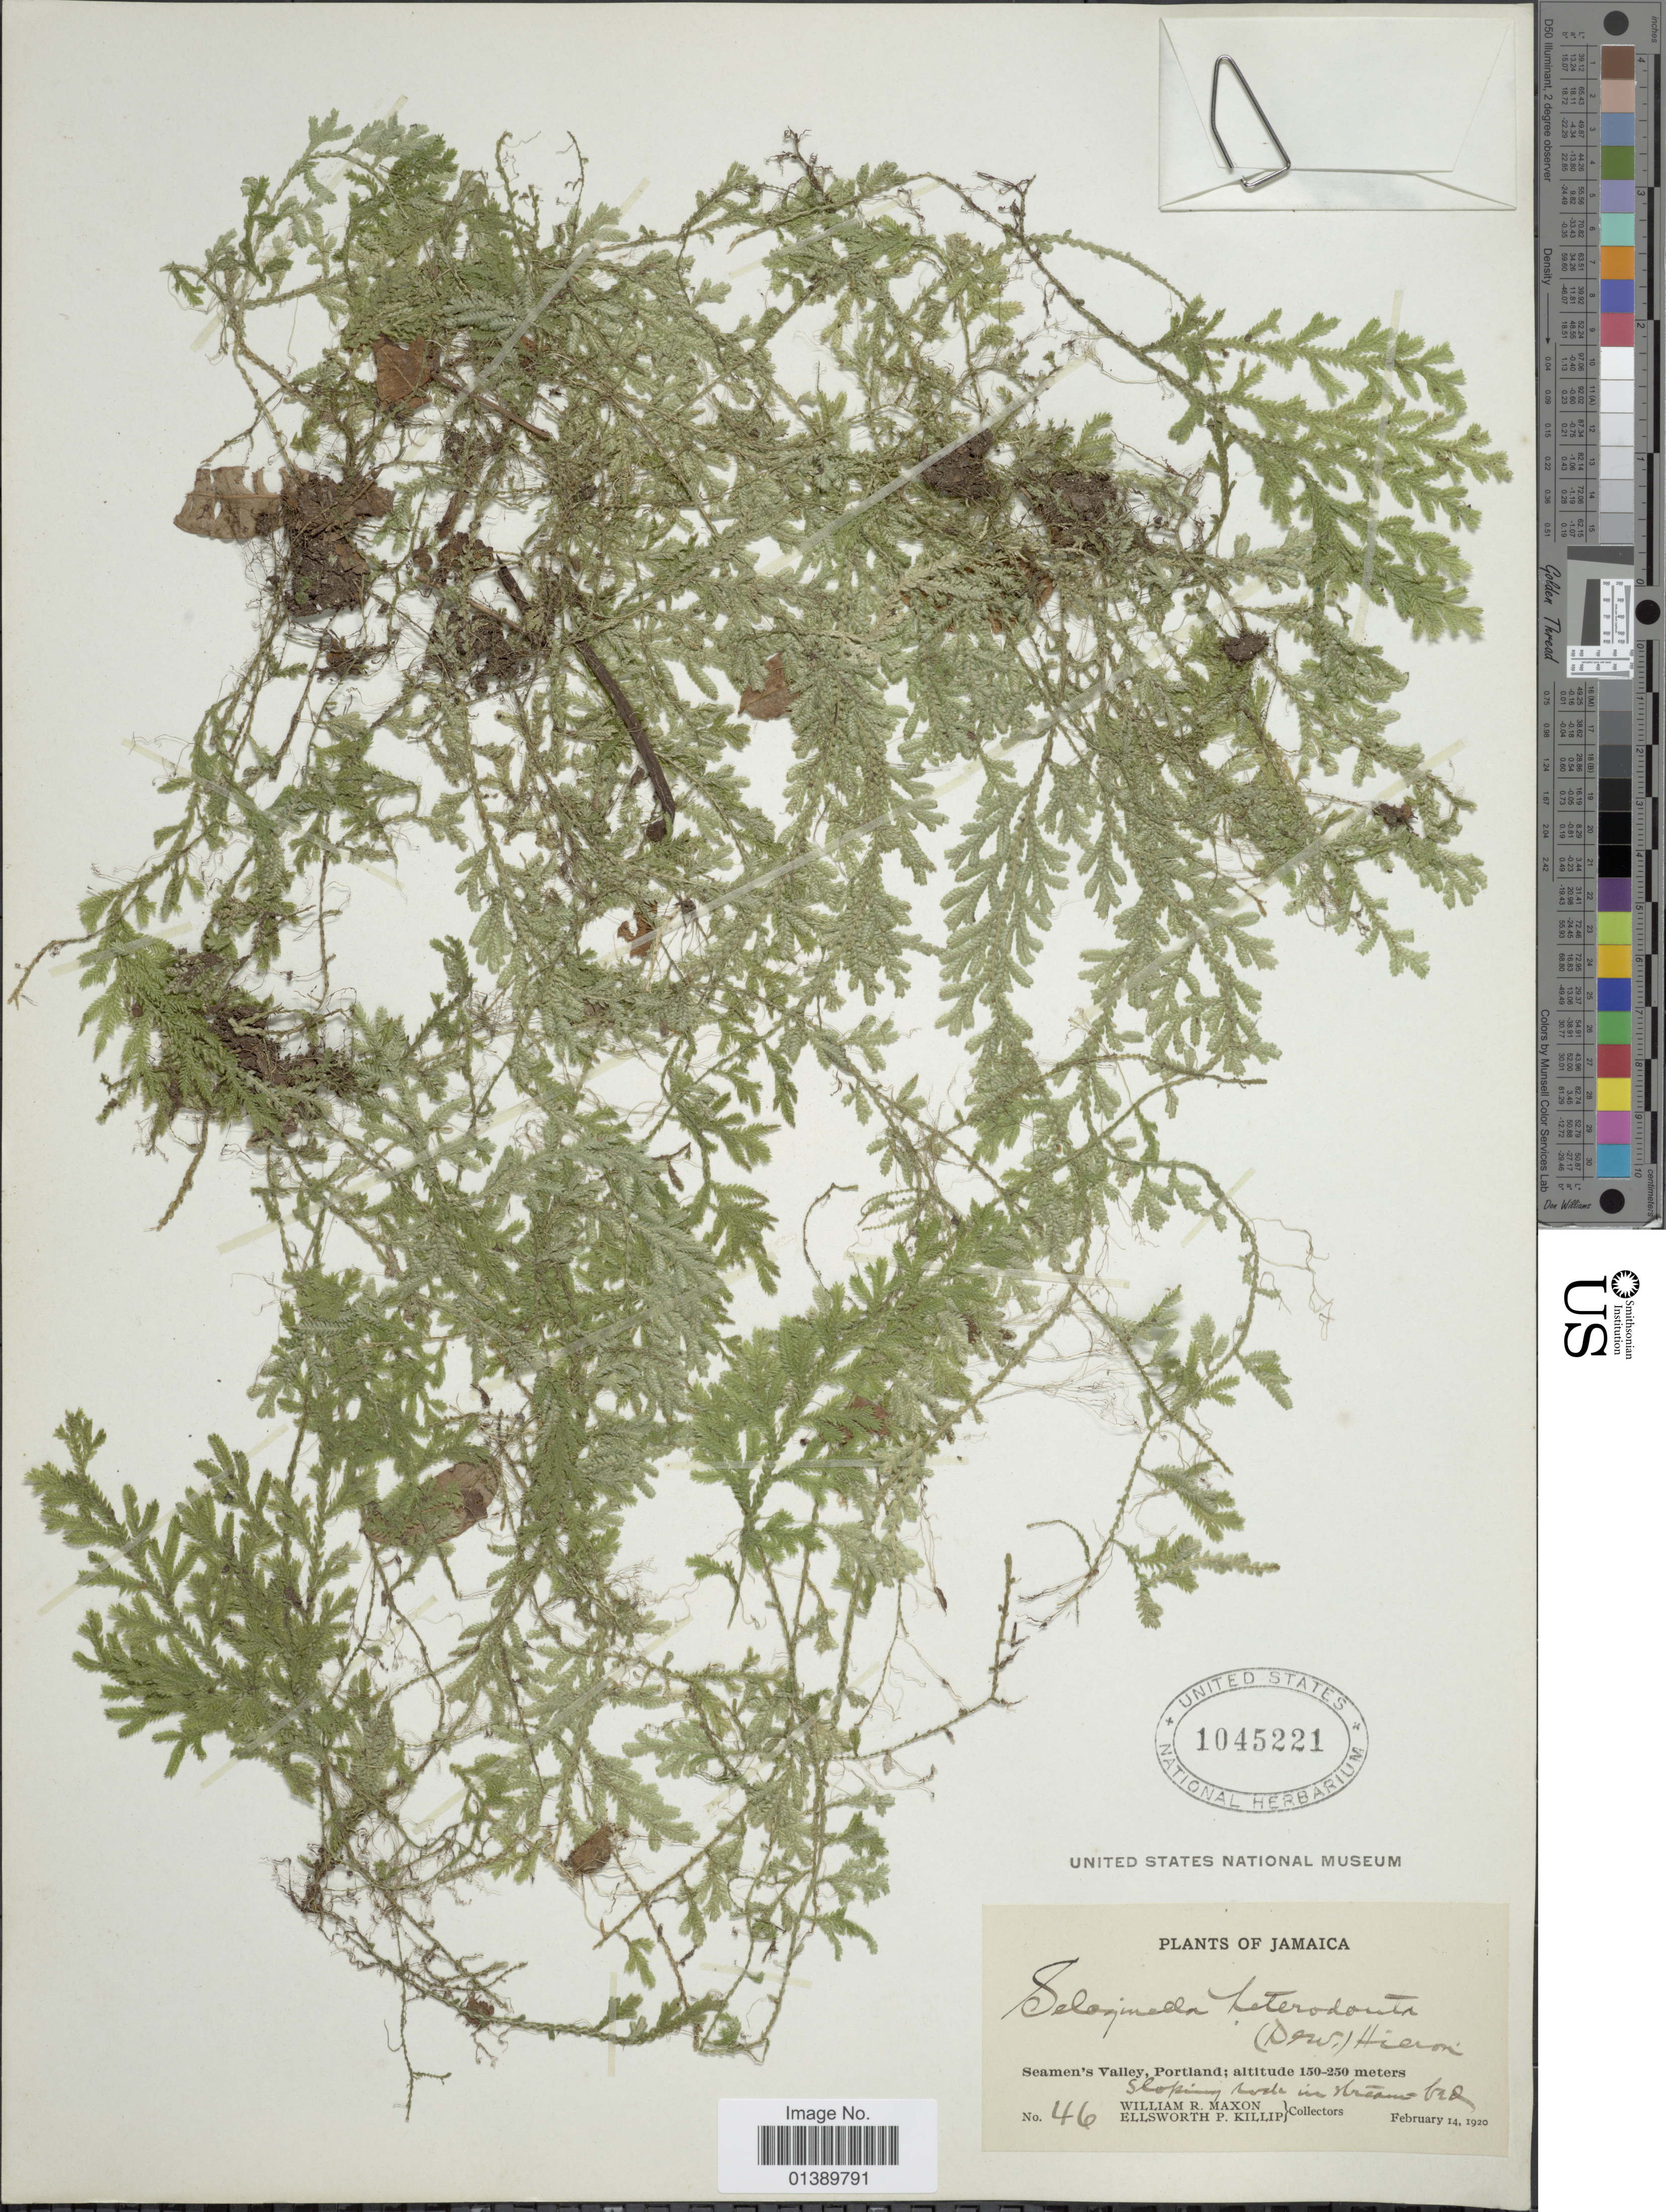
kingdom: Plantae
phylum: Tracheophyta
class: Lycopodiopsida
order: Selaginellales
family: Selaginellaceae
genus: Selaginella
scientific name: Selaginella heterodonta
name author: (Desv.) Hieron.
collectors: W. R. Maxon & E. P. Killip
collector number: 46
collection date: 1920-02-14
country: Jamaica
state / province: Portland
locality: Seamen's Valley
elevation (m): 150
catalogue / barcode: US 1045221